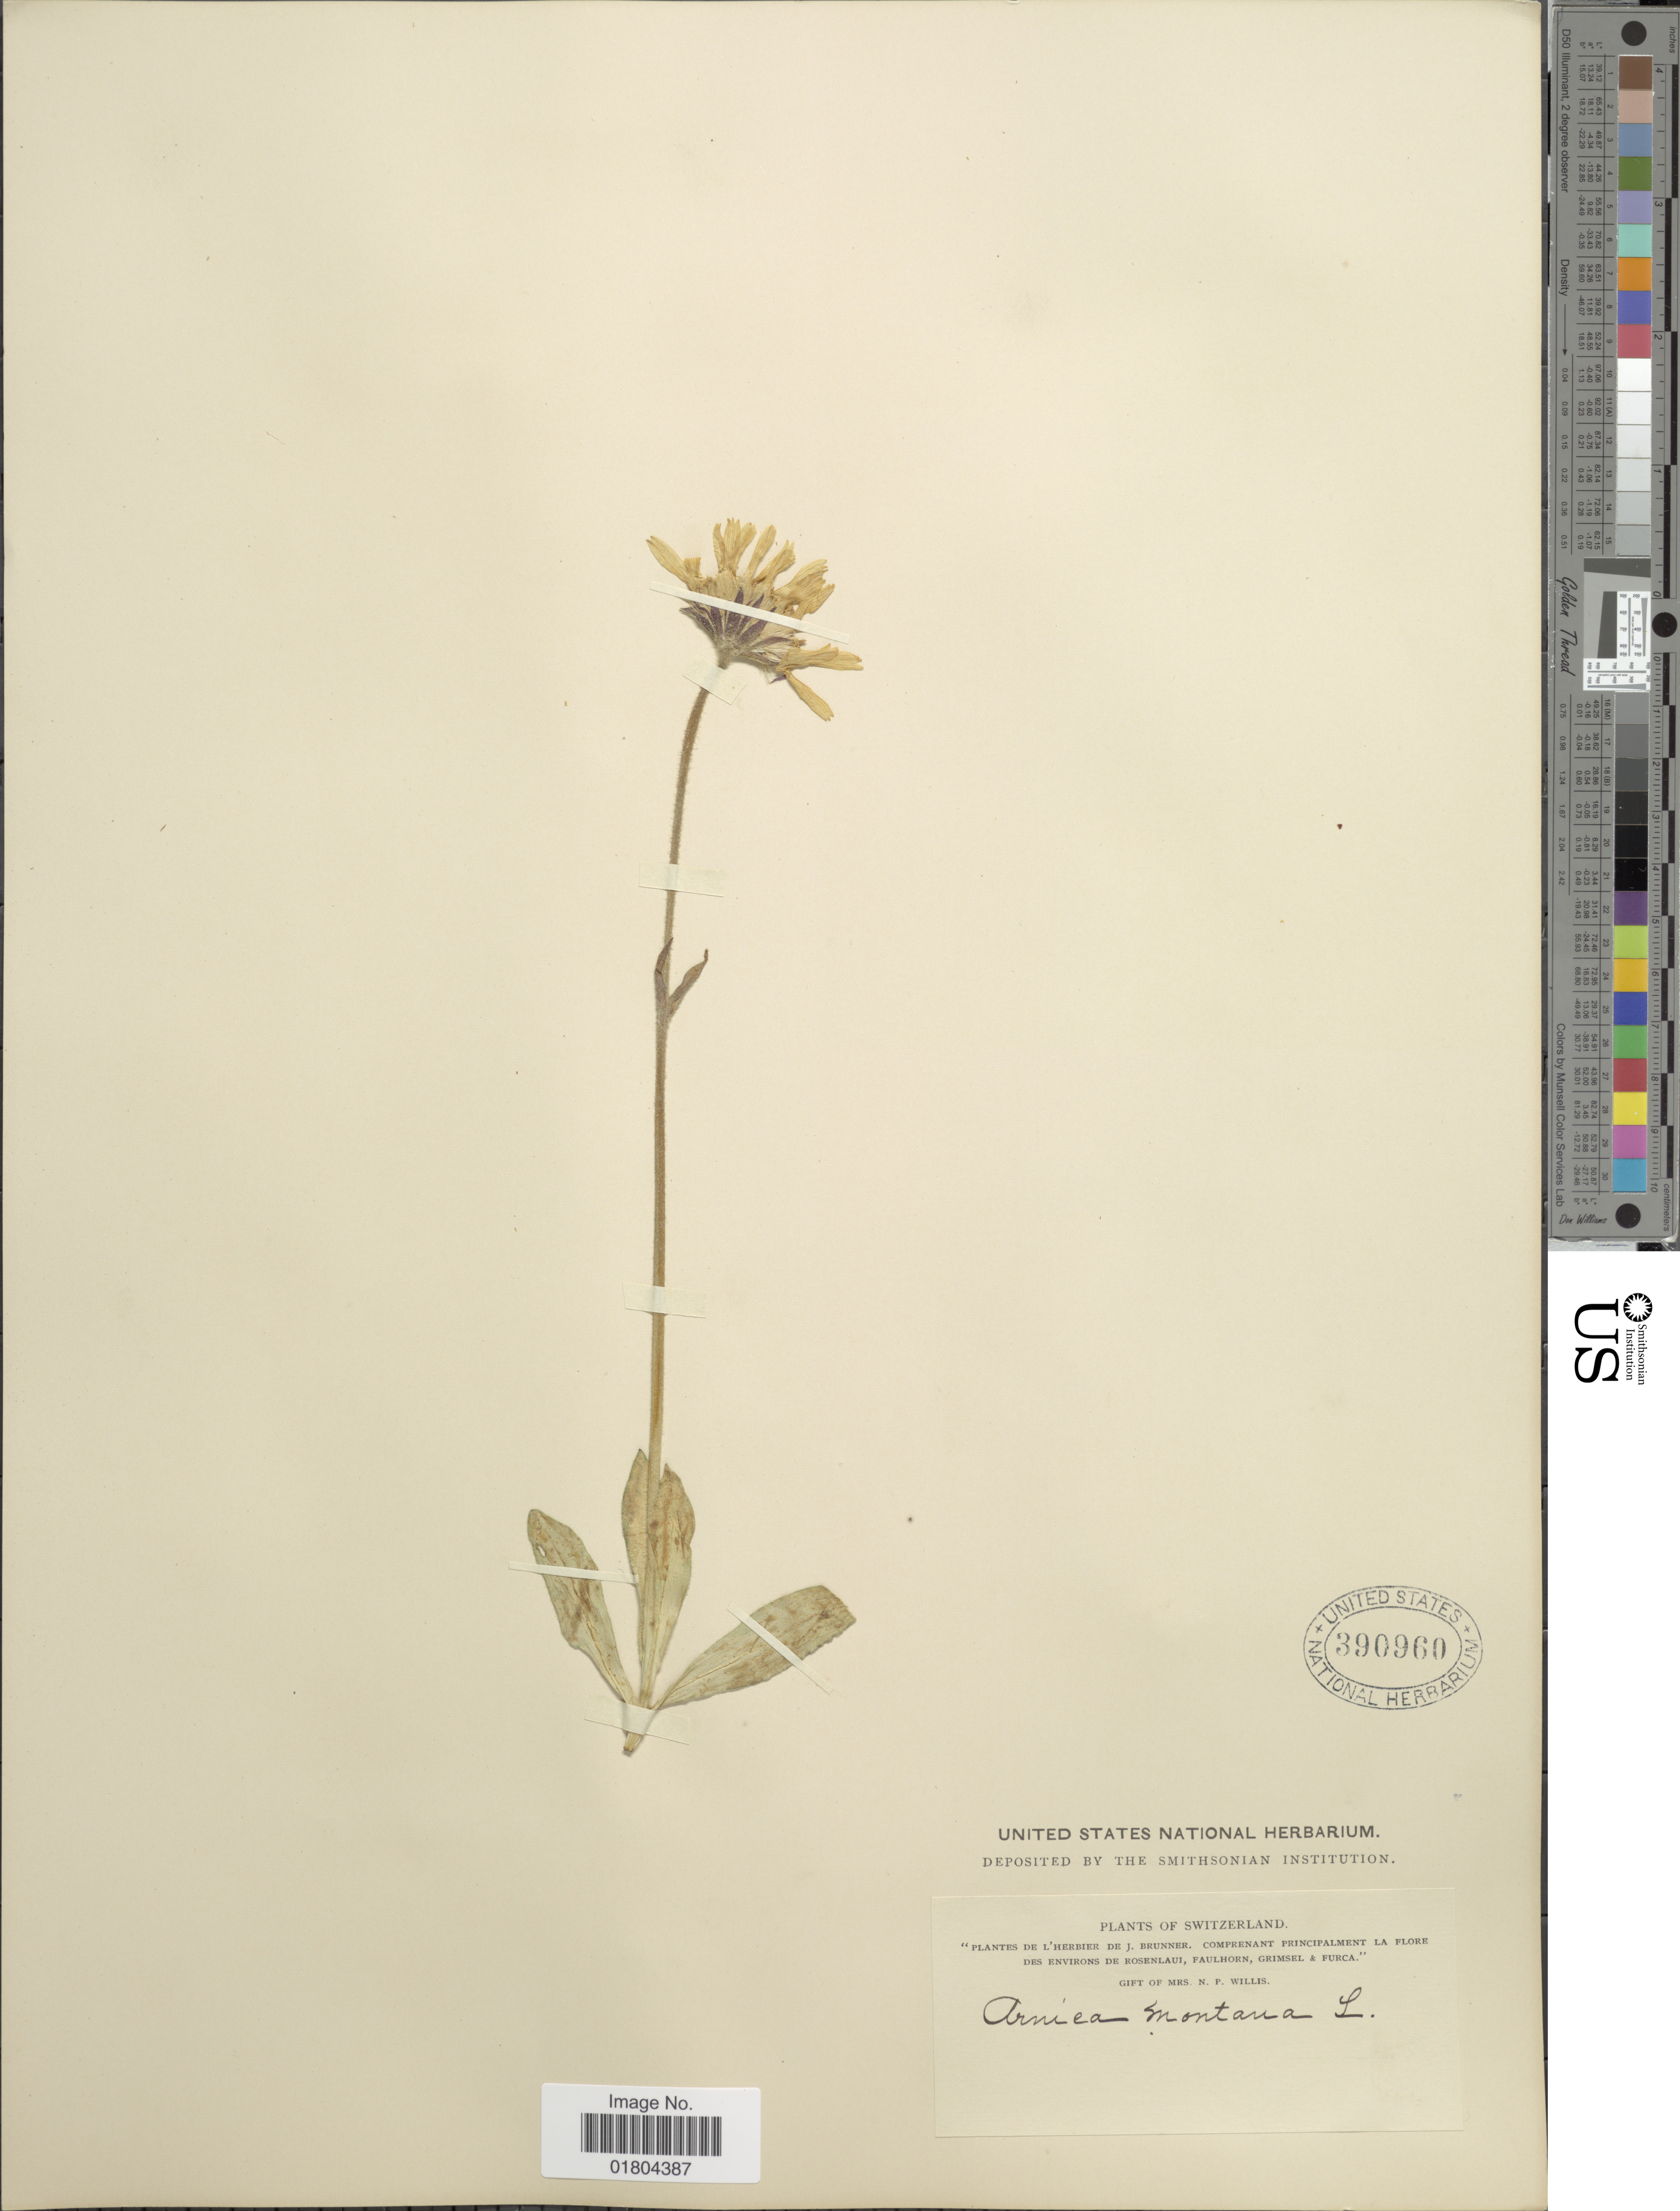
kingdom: Plantae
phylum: Tracheophyta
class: Magnoliopsida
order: Asterales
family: Asteraceae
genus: Arnica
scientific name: Arnica montana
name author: L.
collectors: N. Willis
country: Switzerland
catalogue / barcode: US 390960